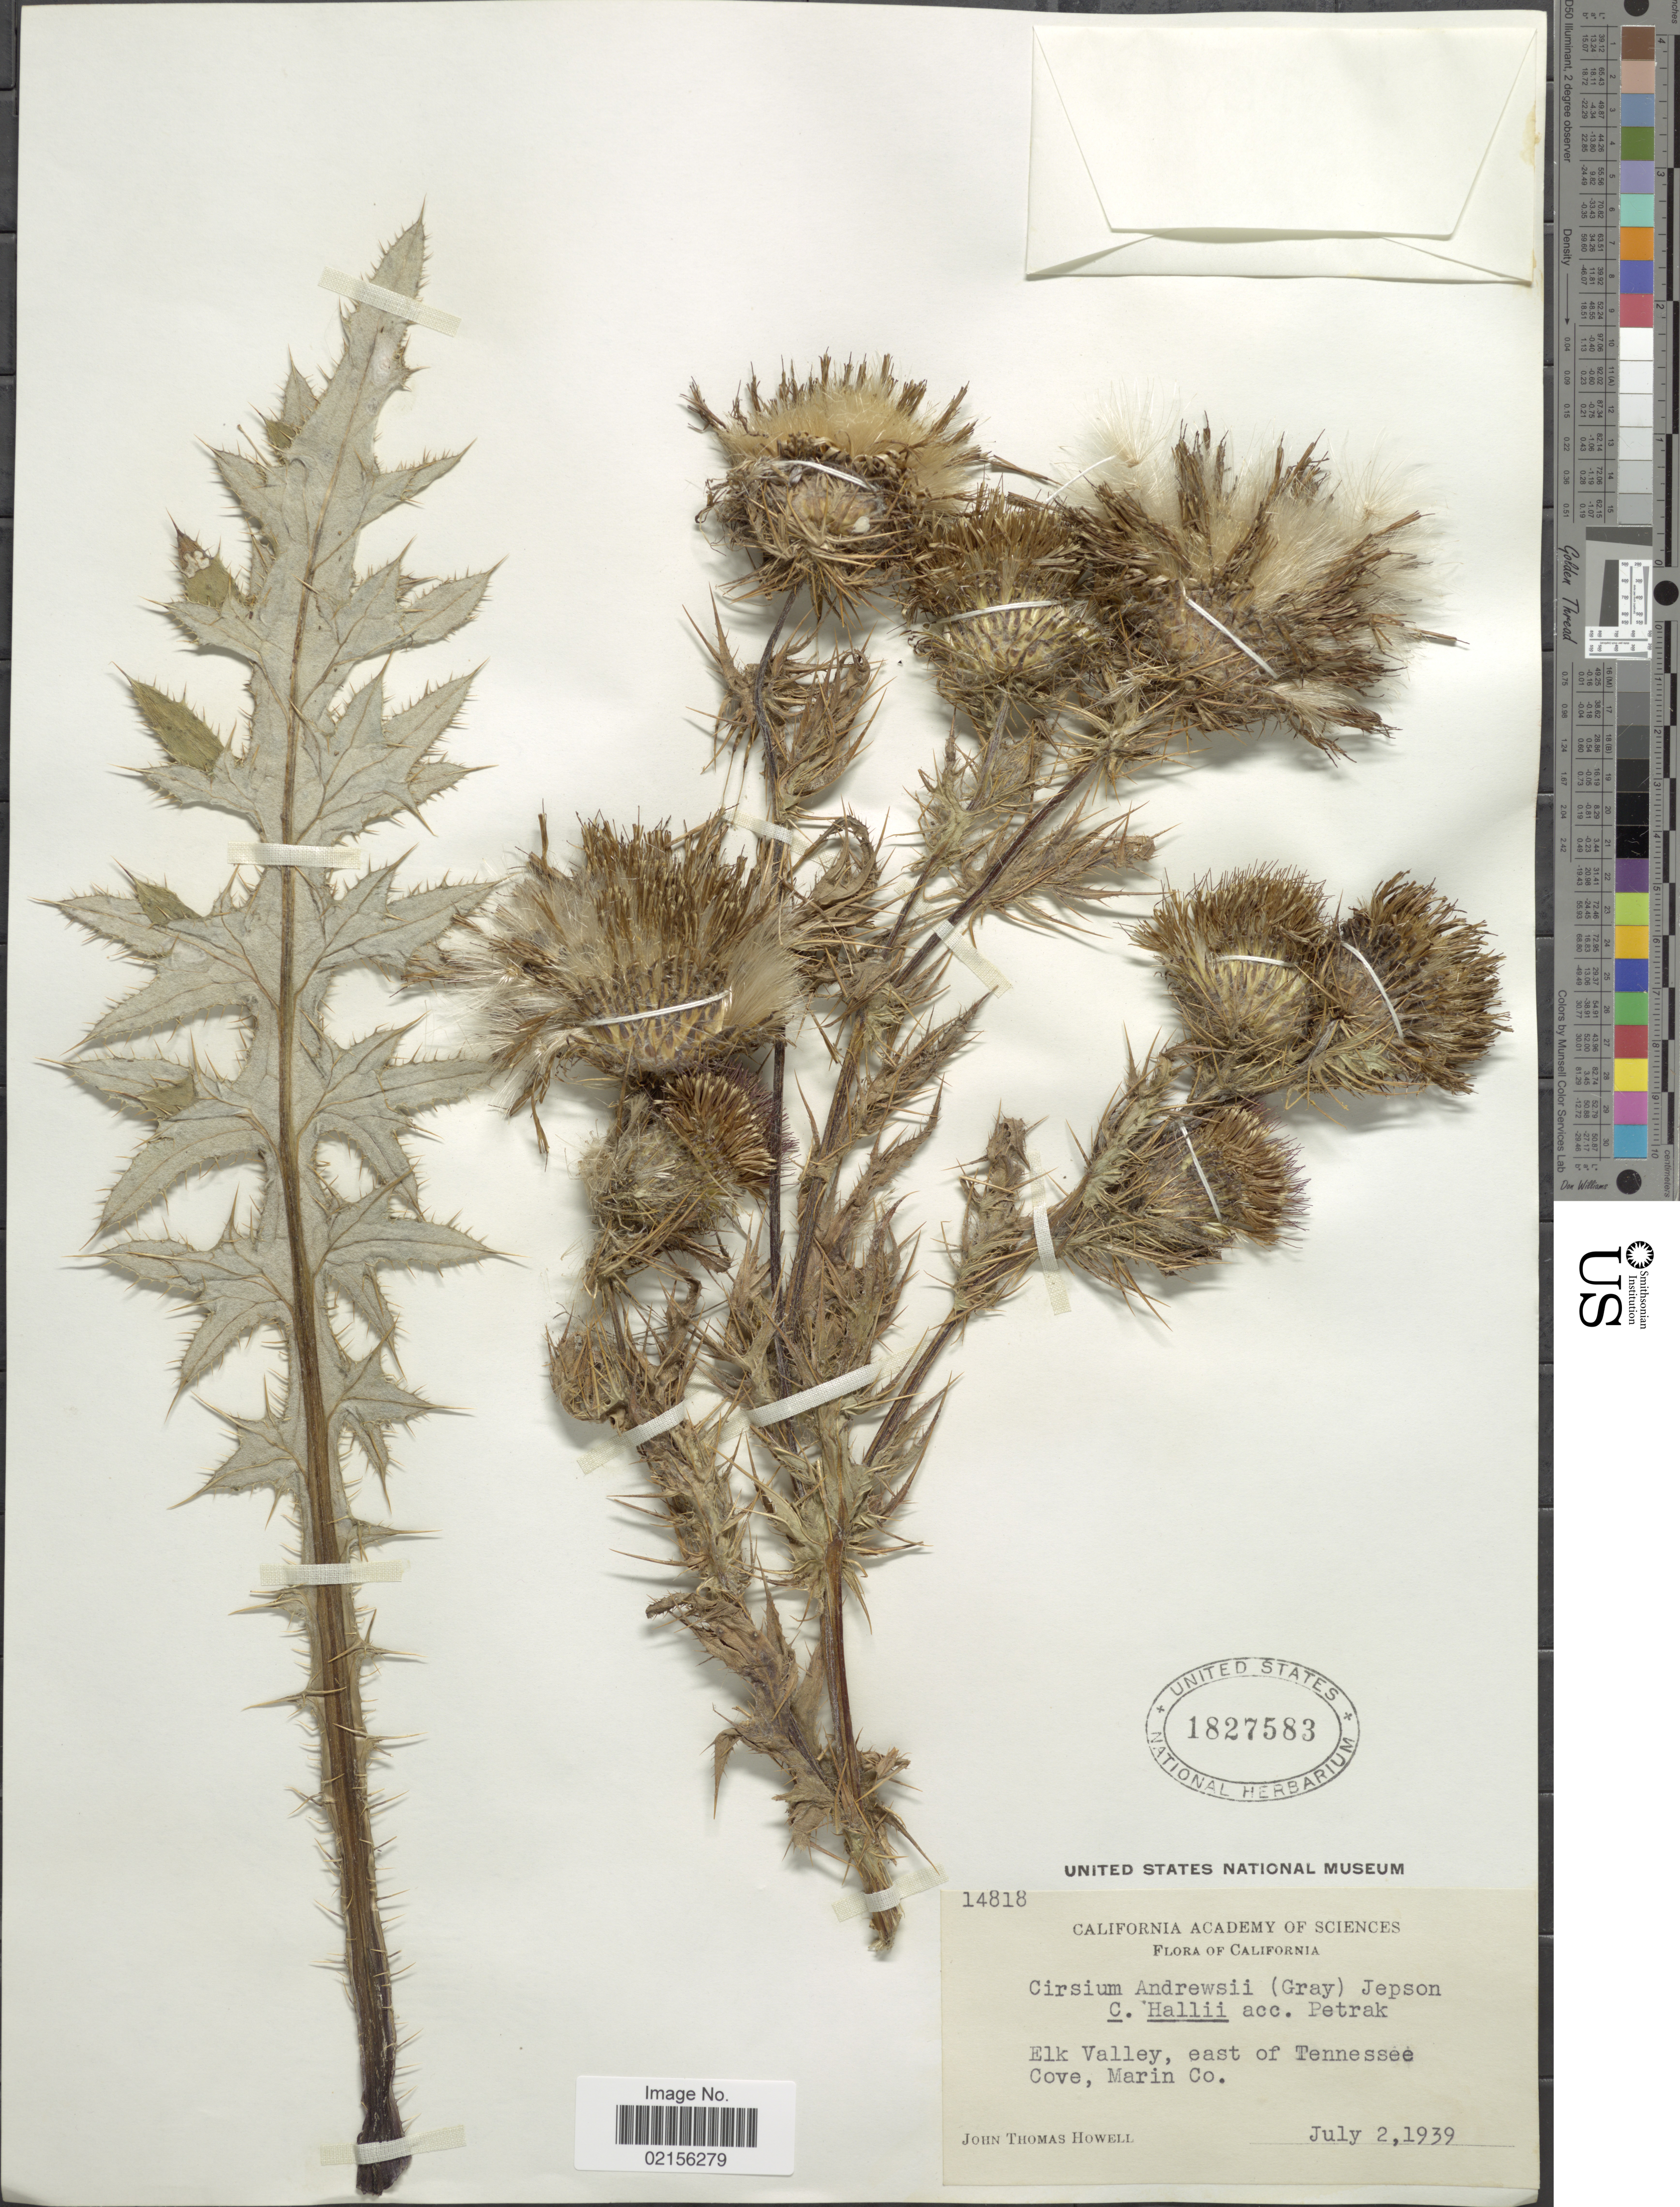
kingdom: Plantae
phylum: Tracheophyta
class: Magnoliopsida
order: Asterales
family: Asteraceae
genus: Cirsium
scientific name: Cirsium andrewsii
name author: (A. Gray) Jeps.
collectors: J. T. Howell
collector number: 14818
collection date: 1939-07-02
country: United States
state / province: California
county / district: Marin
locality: Elk Valley, east of Tennessee Cove, Marin Co.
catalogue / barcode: US 1827583